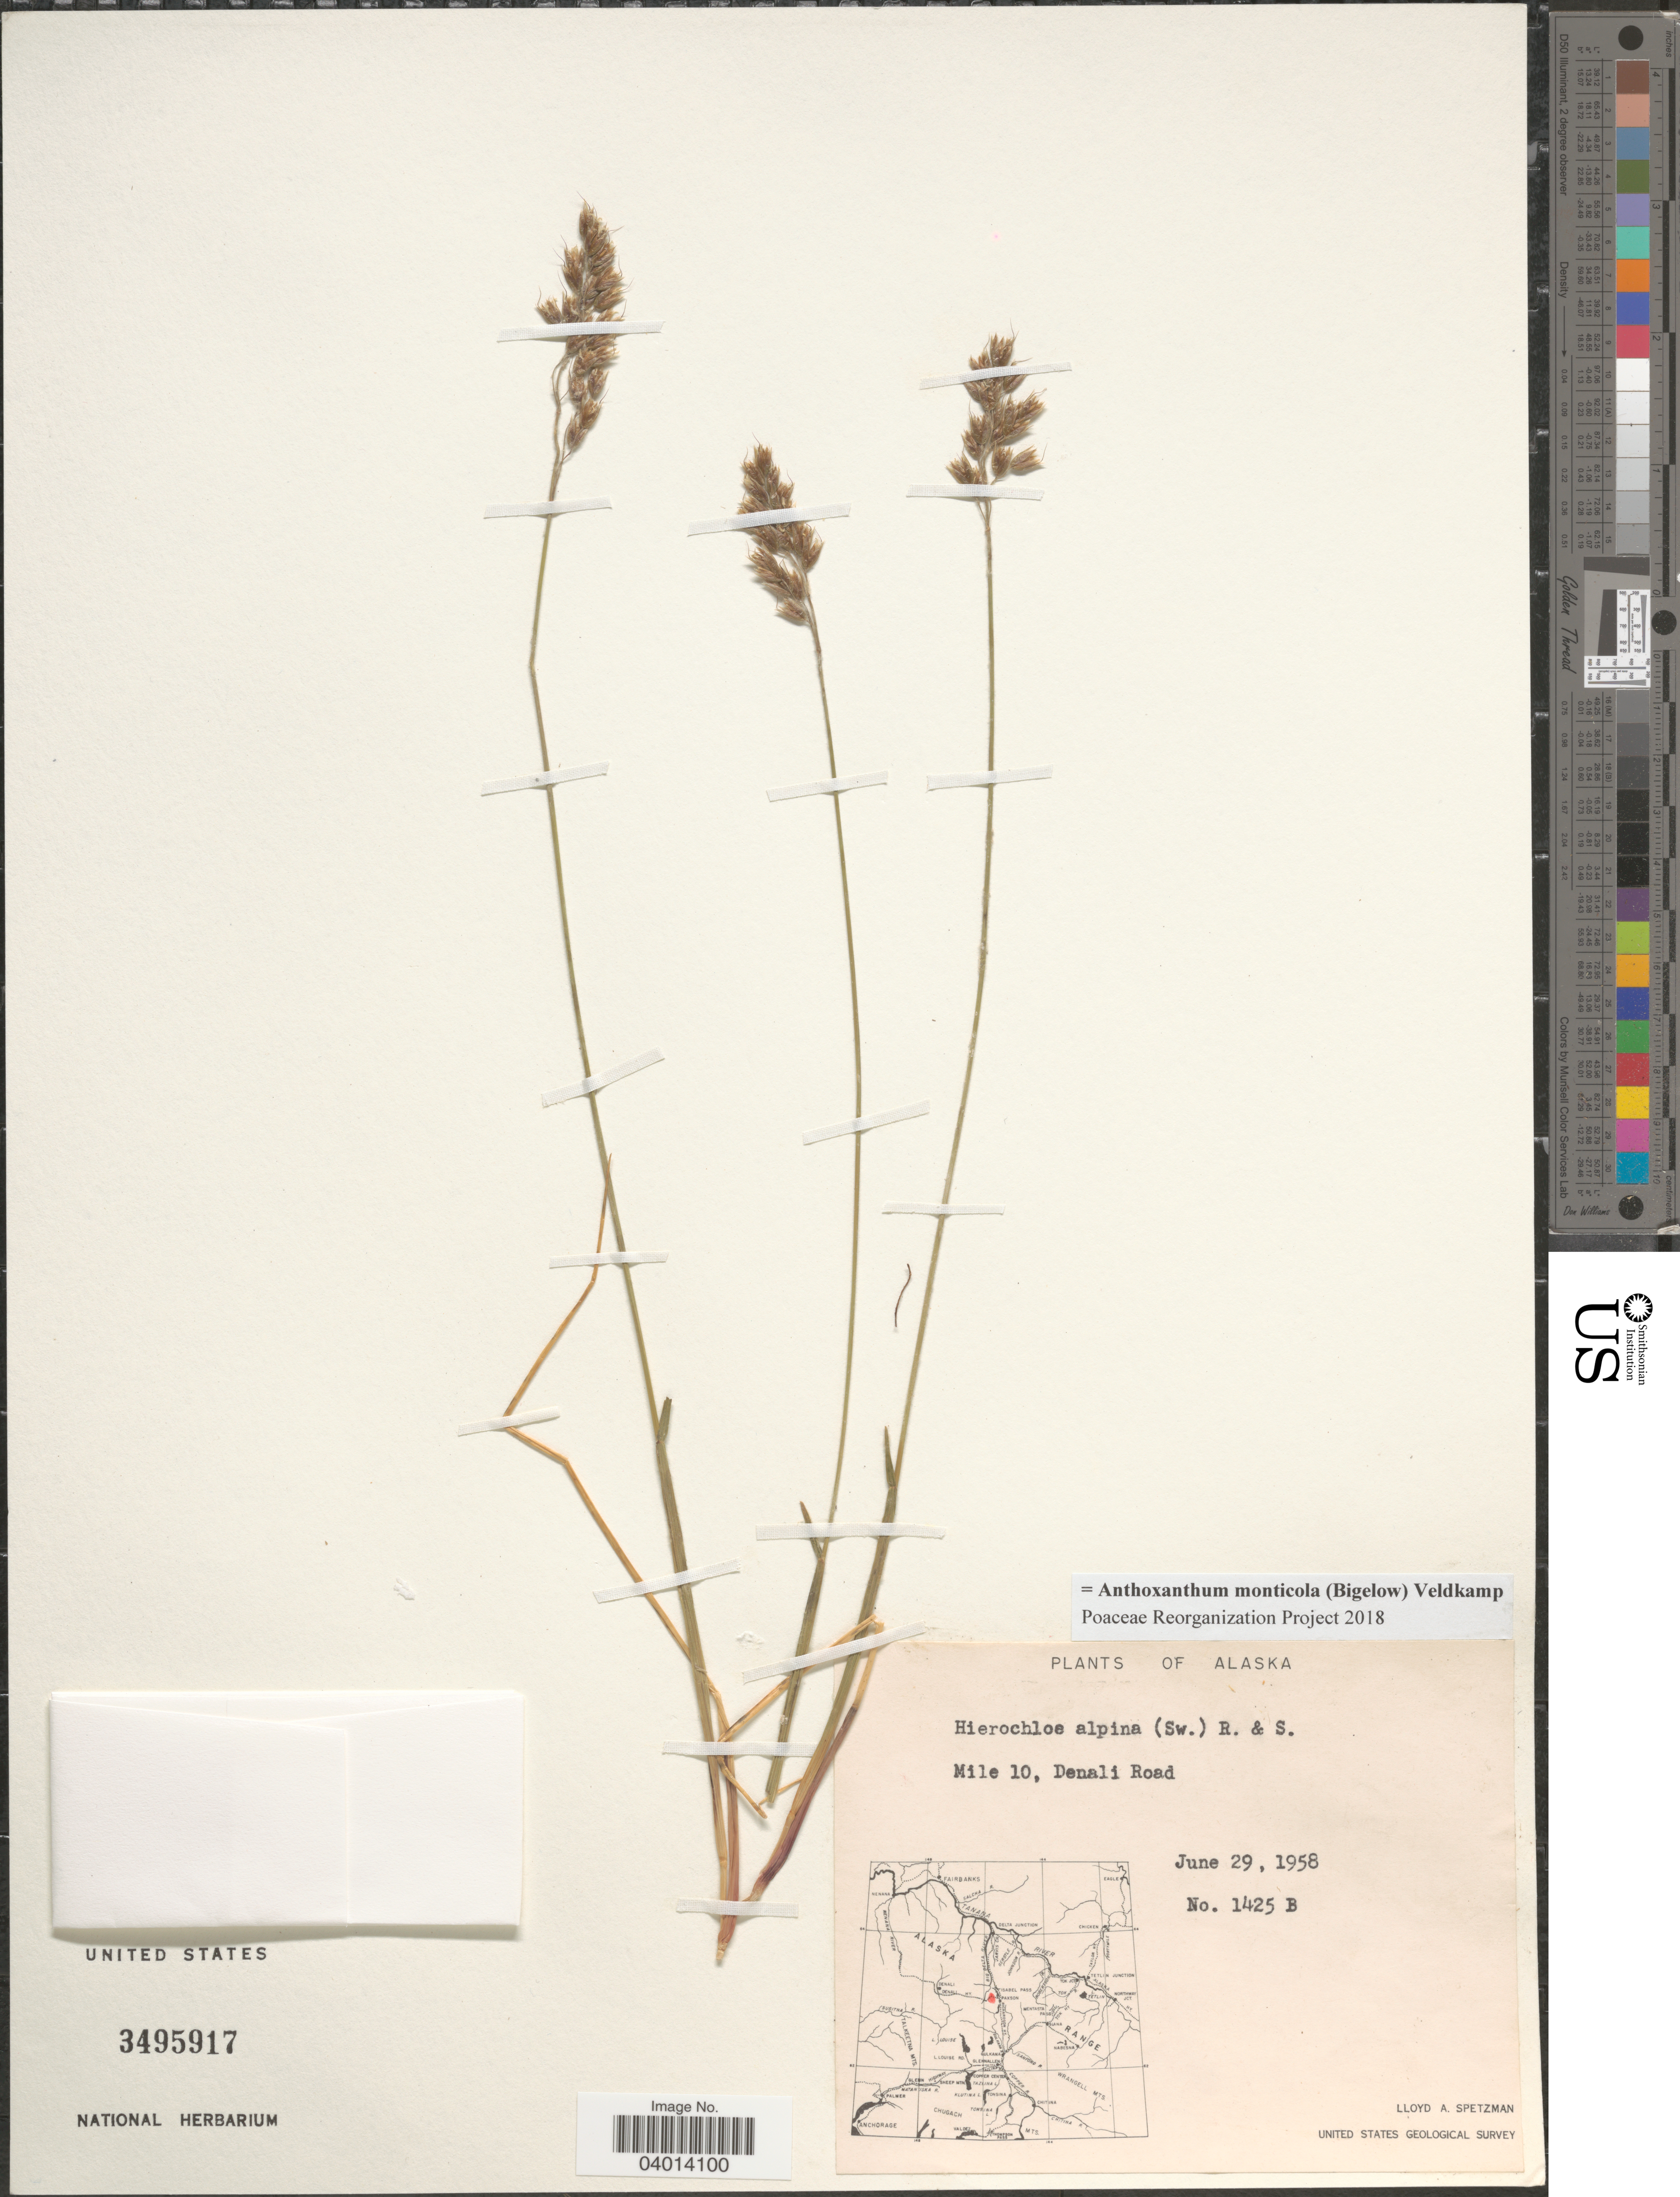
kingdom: Plantae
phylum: Tracheophyta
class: Liliopsida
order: Poales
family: Poaceae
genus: Anthoxanthum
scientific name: Anthoxanthum monticola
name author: (Bigelow) Veldkamp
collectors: L. Spetzman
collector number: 1425B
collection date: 1958-06-29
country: United States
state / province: Alaska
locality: Mile 10, Denali Road.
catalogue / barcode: US 3495917